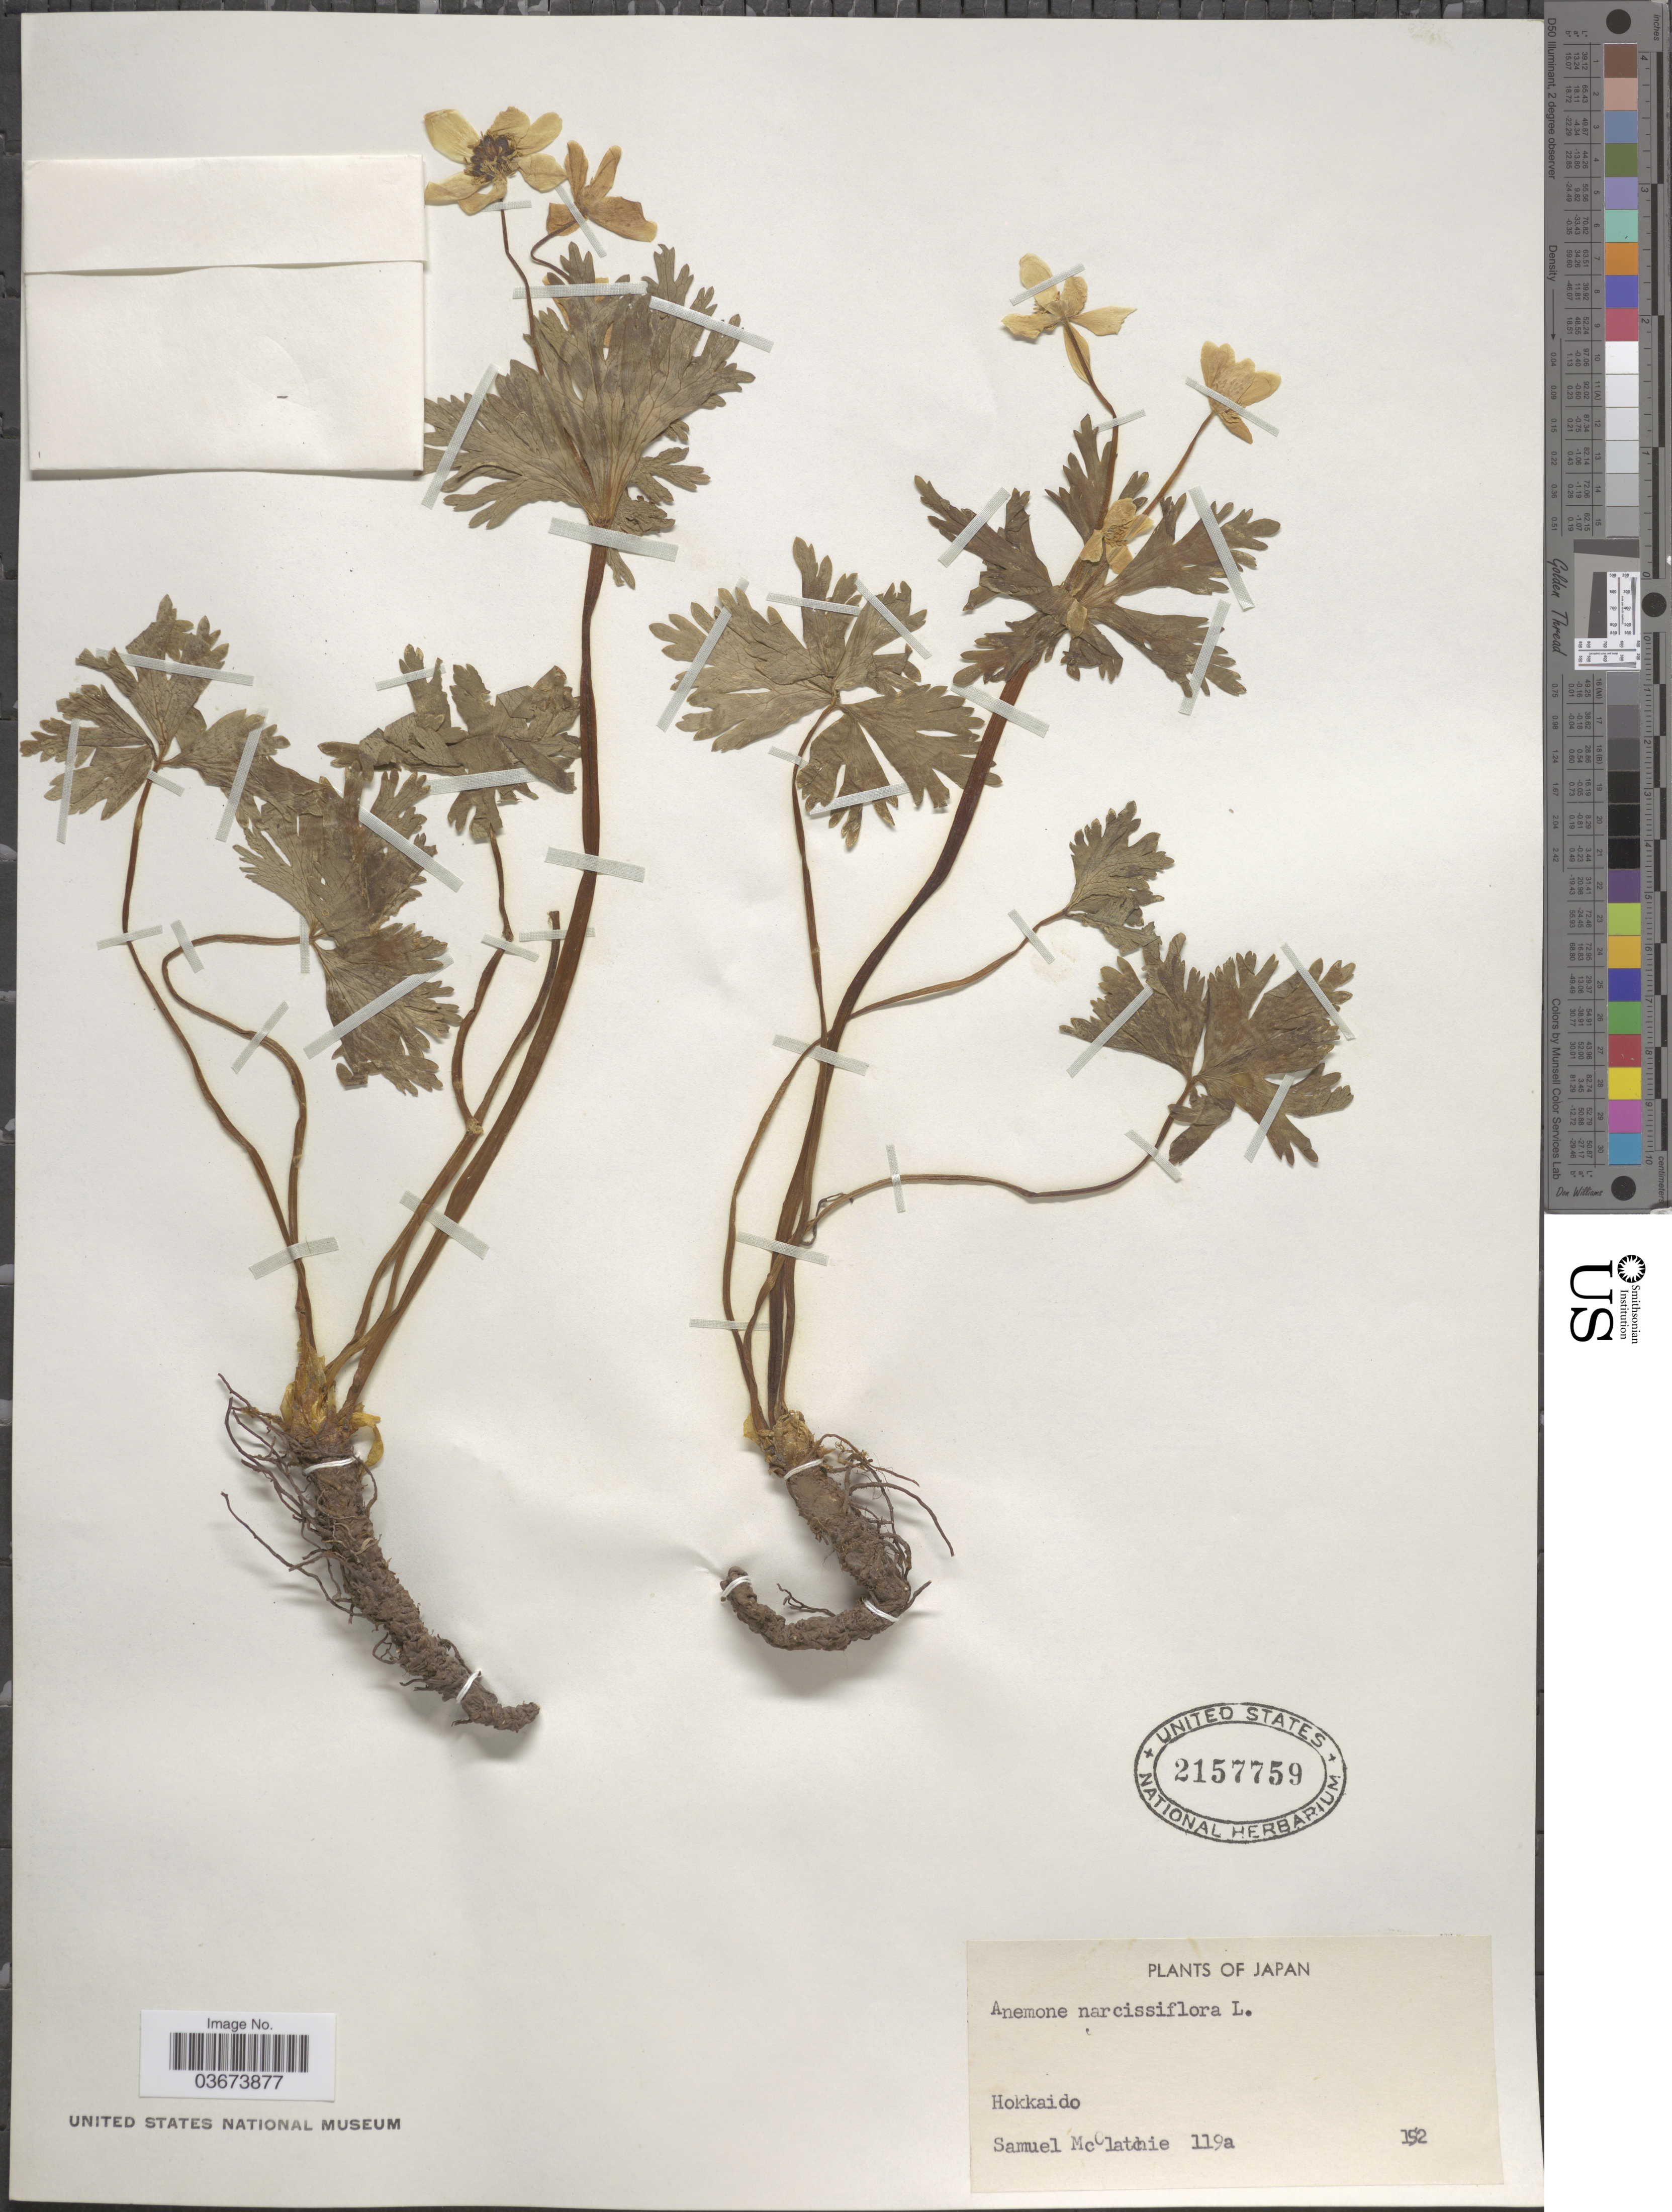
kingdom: Plantae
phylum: Tracheophyta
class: Magnoliopsida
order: Ranunculales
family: Ranunculaceae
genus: Anemone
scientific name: Anemone narcissiflora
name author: L.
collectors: S. McClatchie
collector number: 119a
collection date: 1952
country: Japan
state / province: Hokkaidō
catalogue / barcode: US 2157759